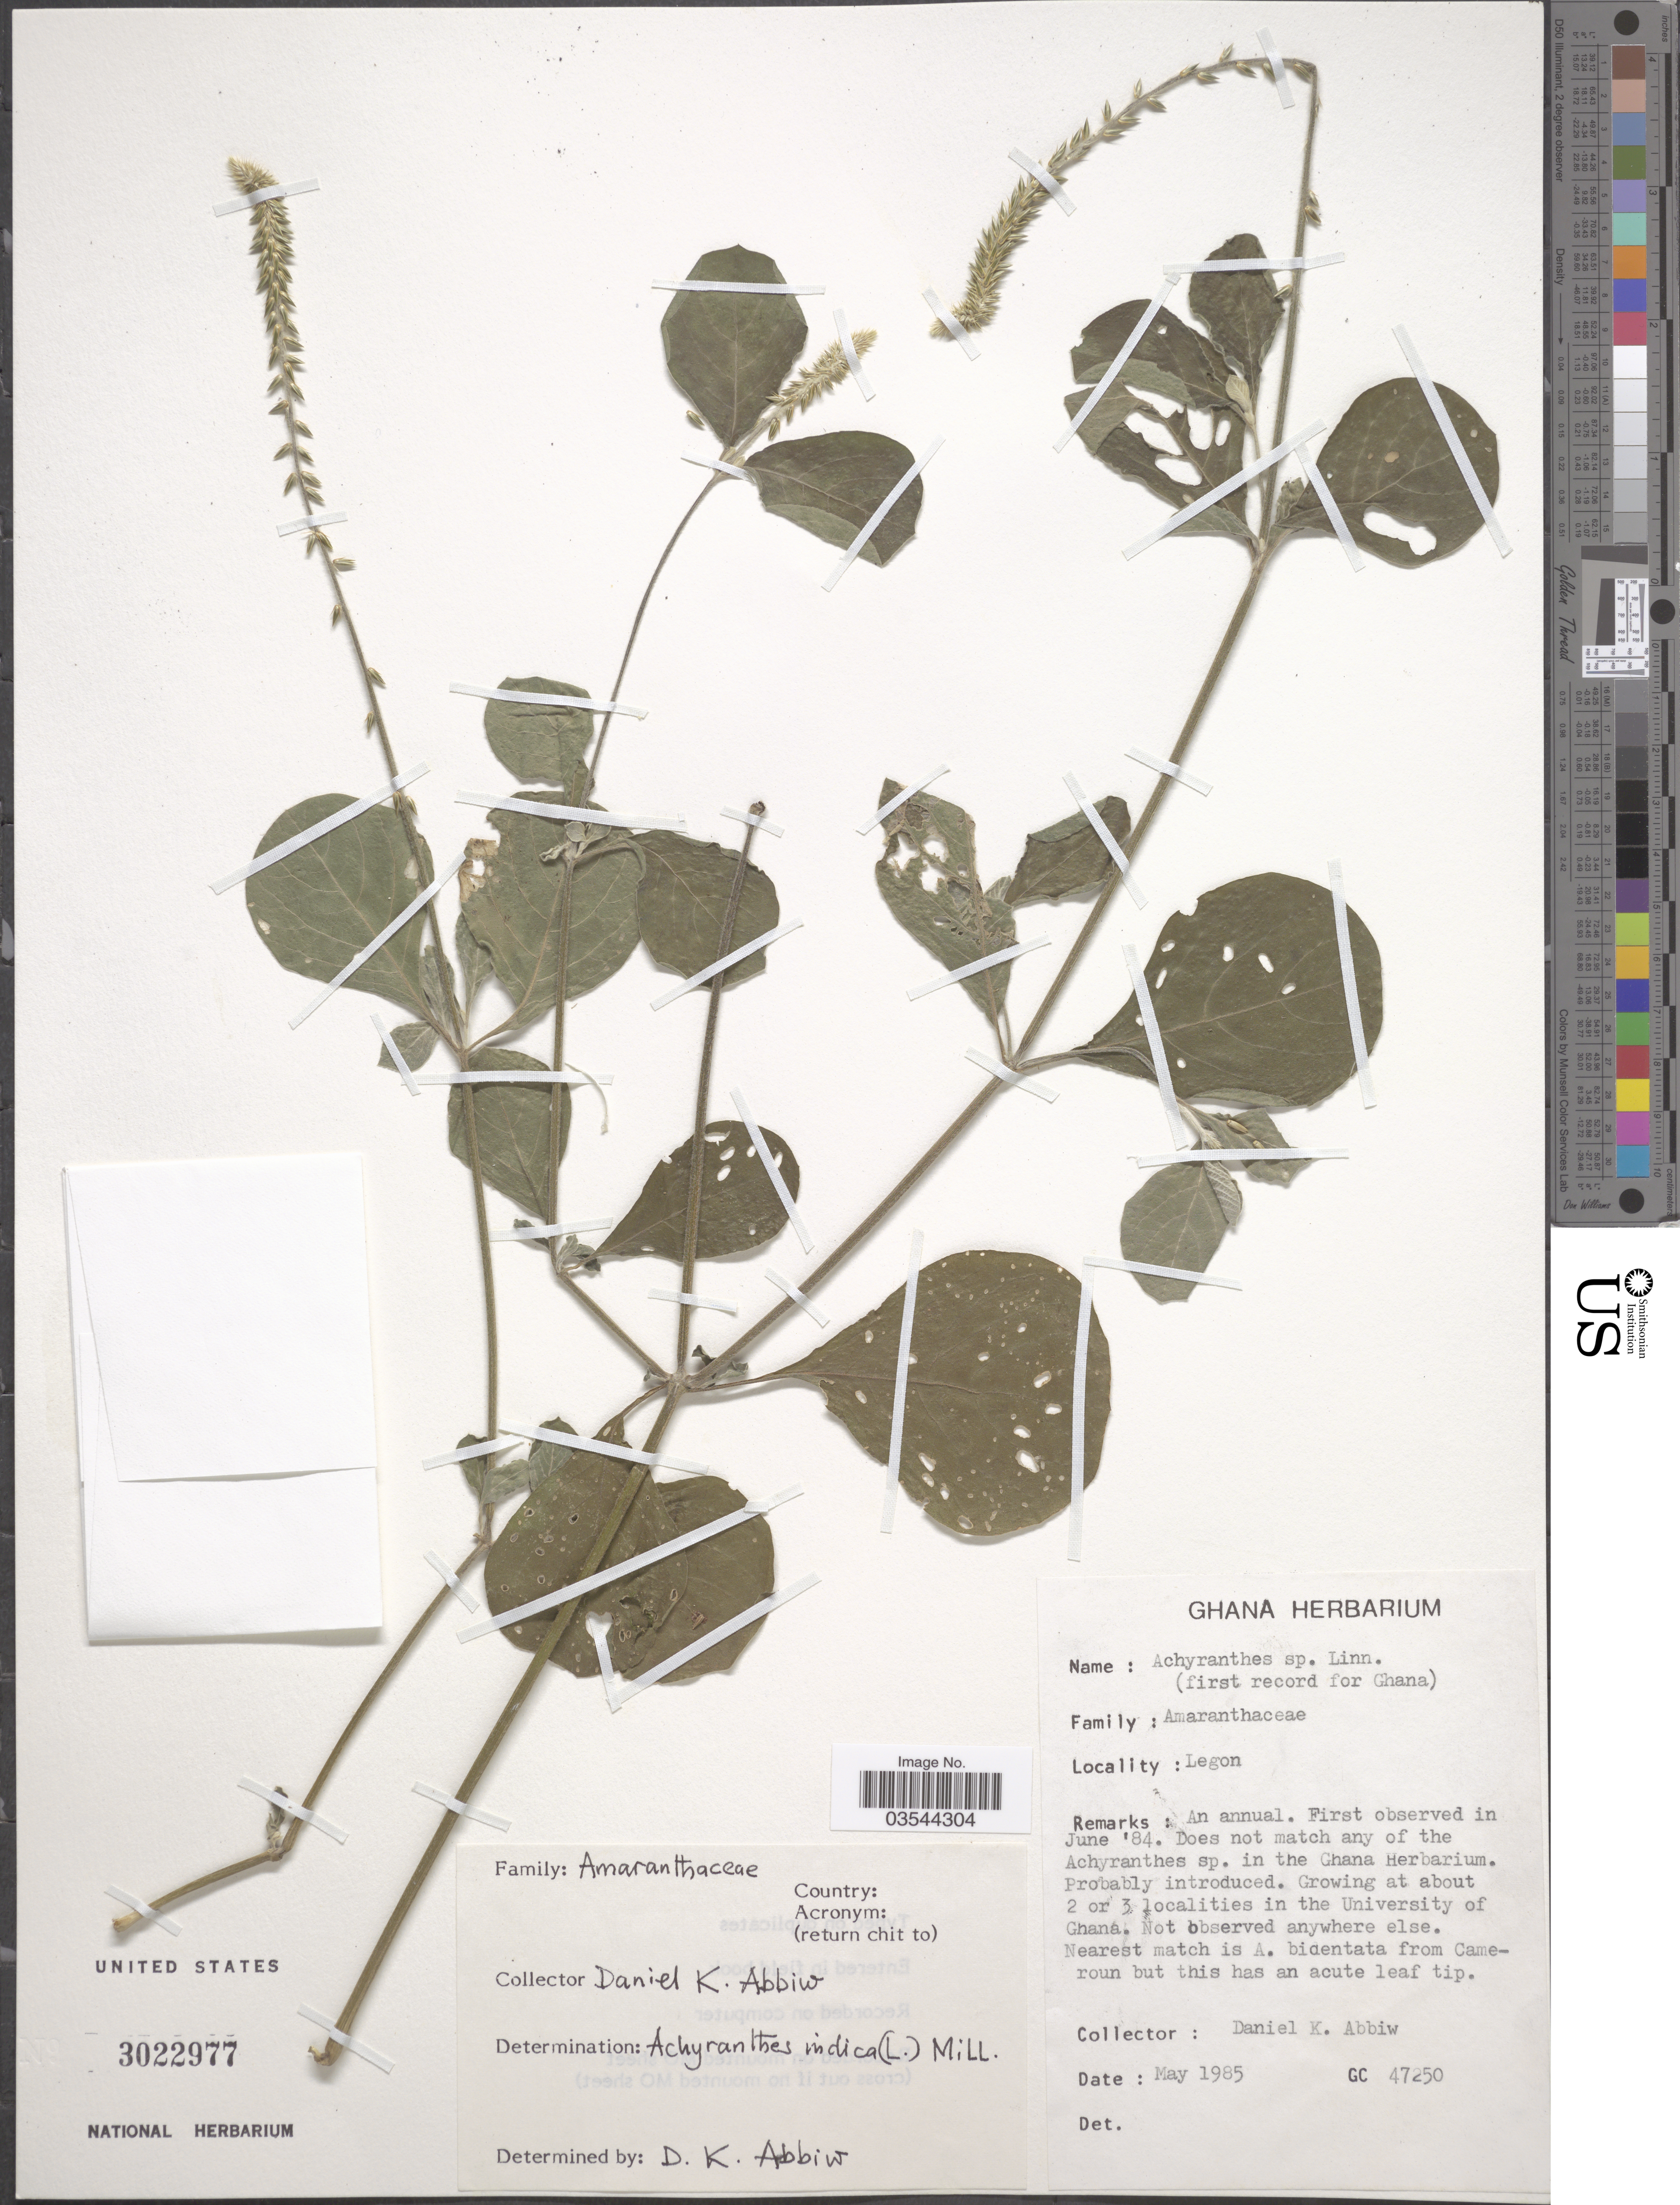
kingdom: Plantae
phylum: Tracheophyta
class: Magnoliopsida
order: Caryophyllales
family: Amaranthaceae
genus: Achyranthes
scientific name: Achyranthes aspera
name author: L.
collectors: D. K. Abbiw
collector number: GC47250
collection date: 1985-05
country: Ghana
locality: Legon. Growing at about 2 or 3 localities in the University of Ghana.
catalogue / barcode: US 3022977